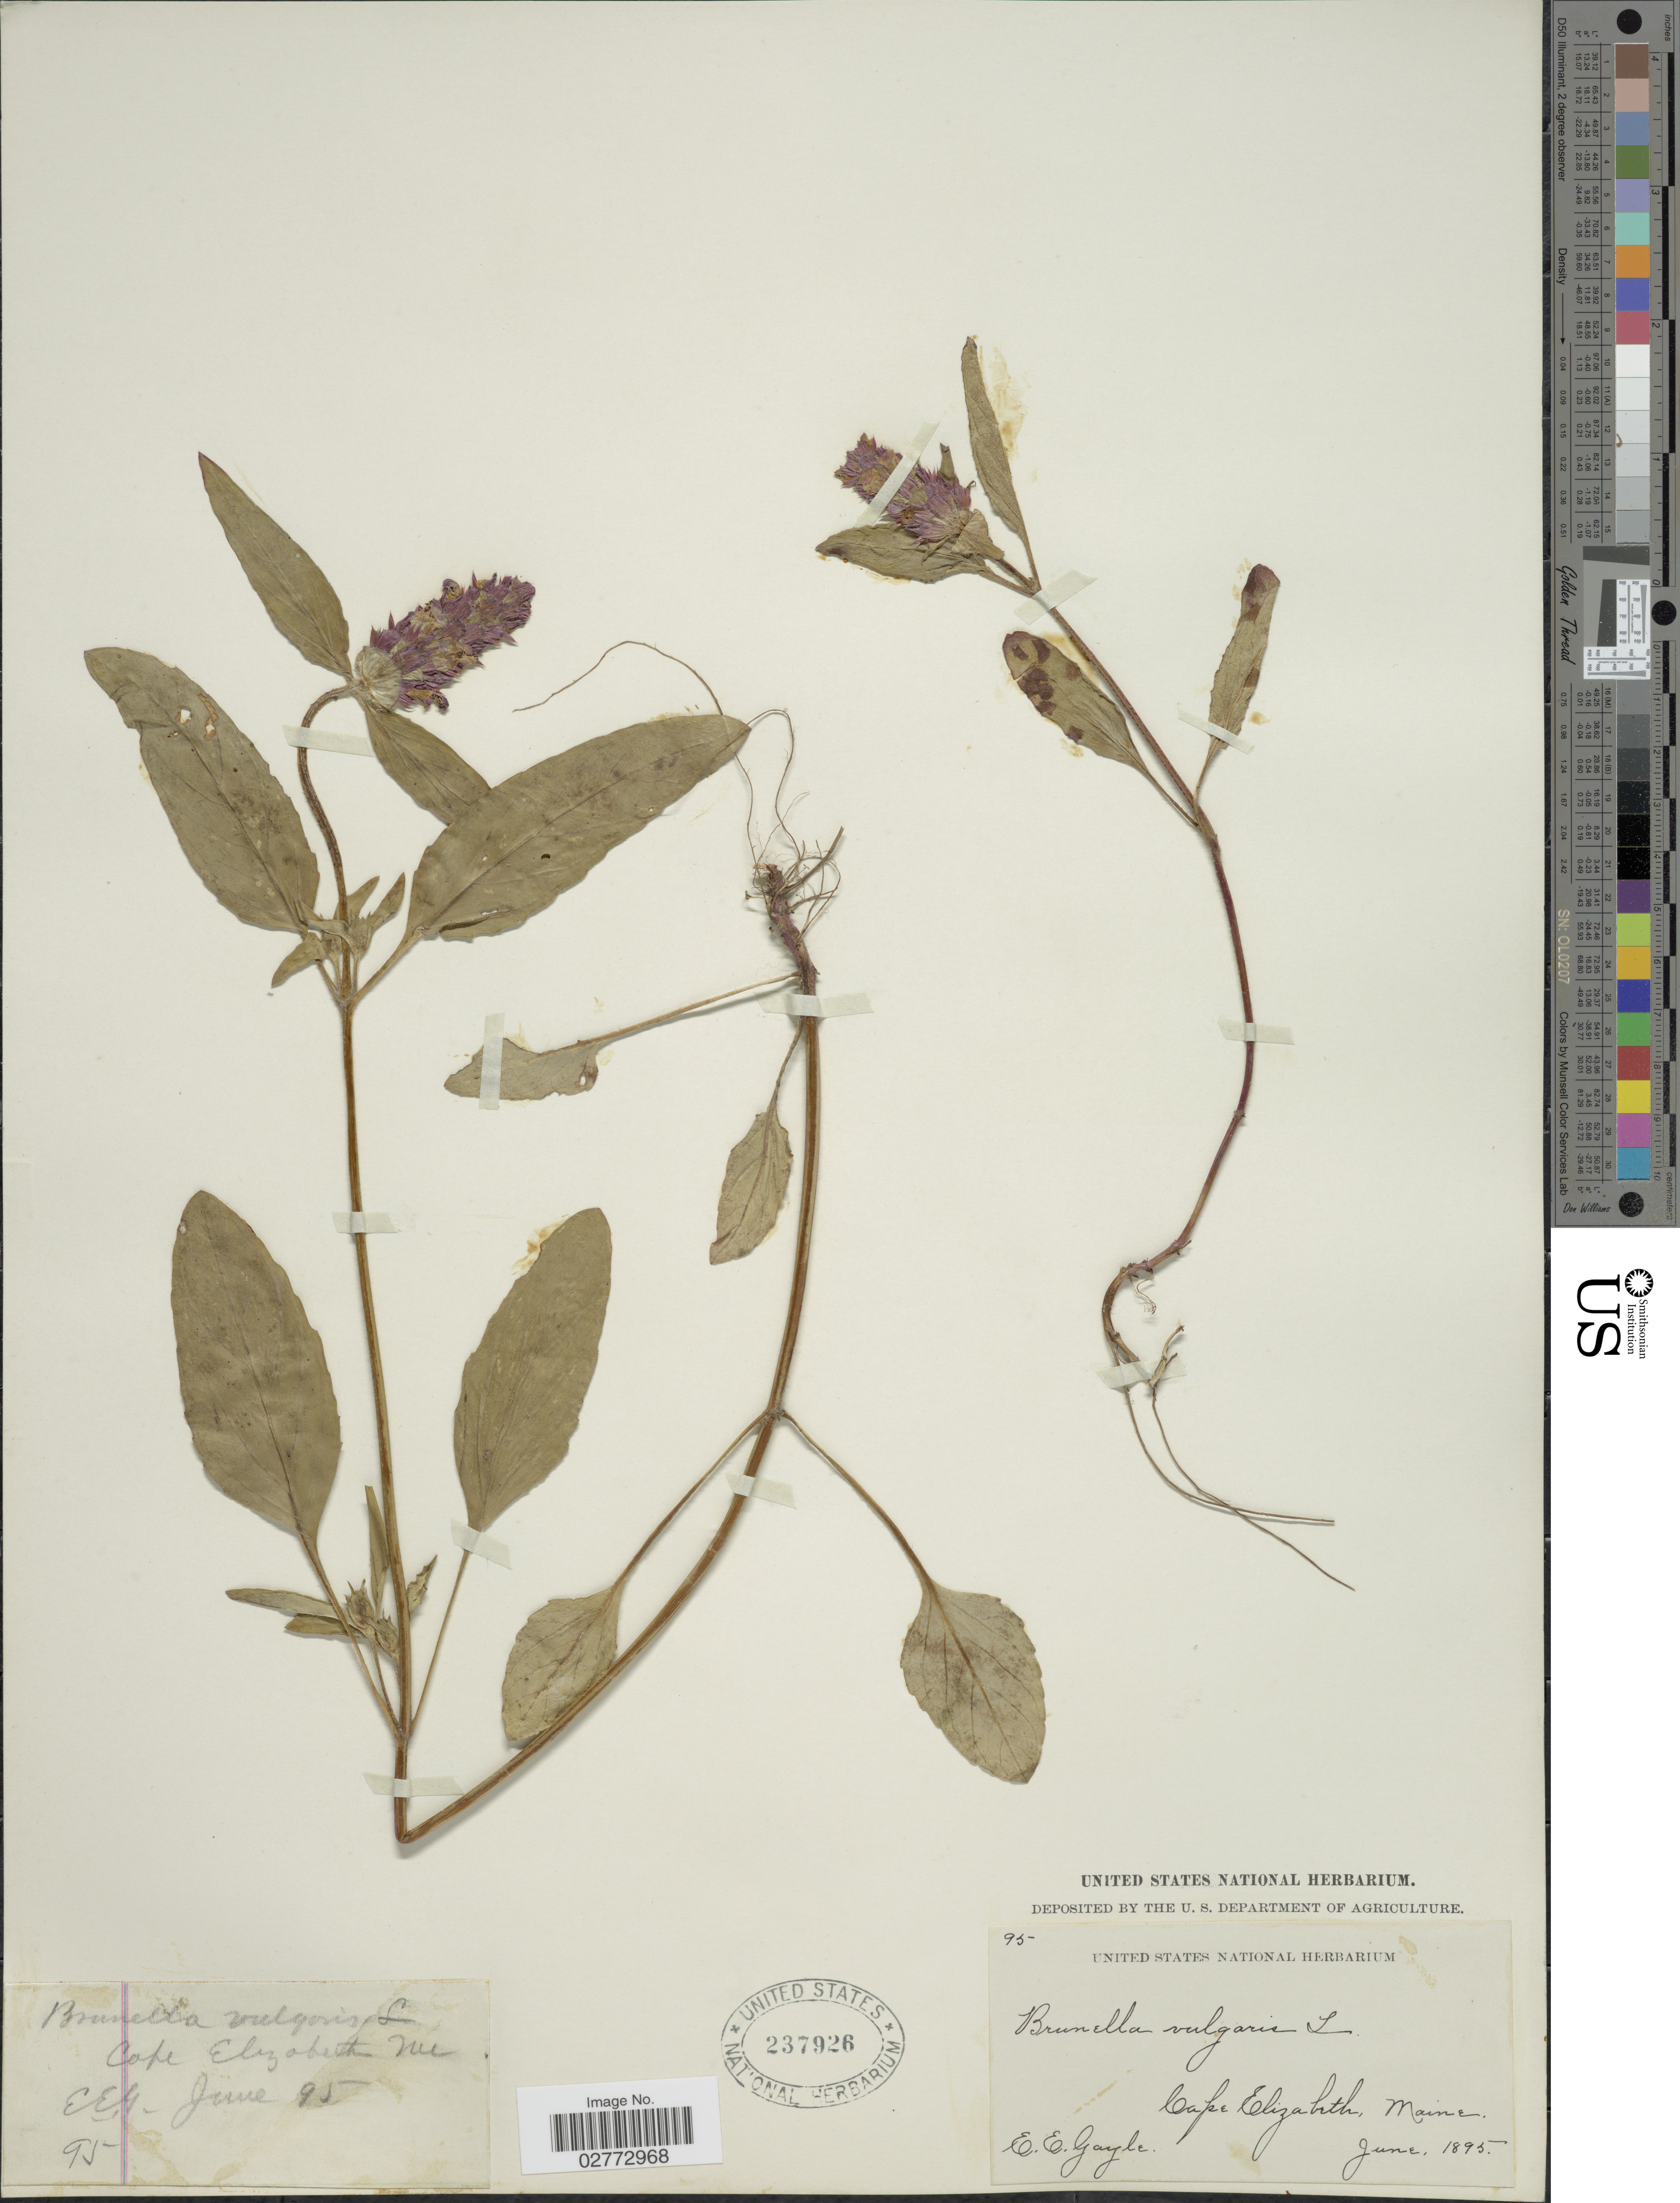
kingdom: Plantae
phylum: Tracheophyta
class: Magnoliopsida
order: Lamiales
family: Lamiaceae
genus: Prunella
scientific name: Prunella vulgaris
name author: L.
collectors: E. Gayle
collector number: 95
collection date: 1895-06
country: United States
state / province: Maine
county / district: Cumberland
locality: Cape Elizabeth.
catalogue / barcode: US 237926